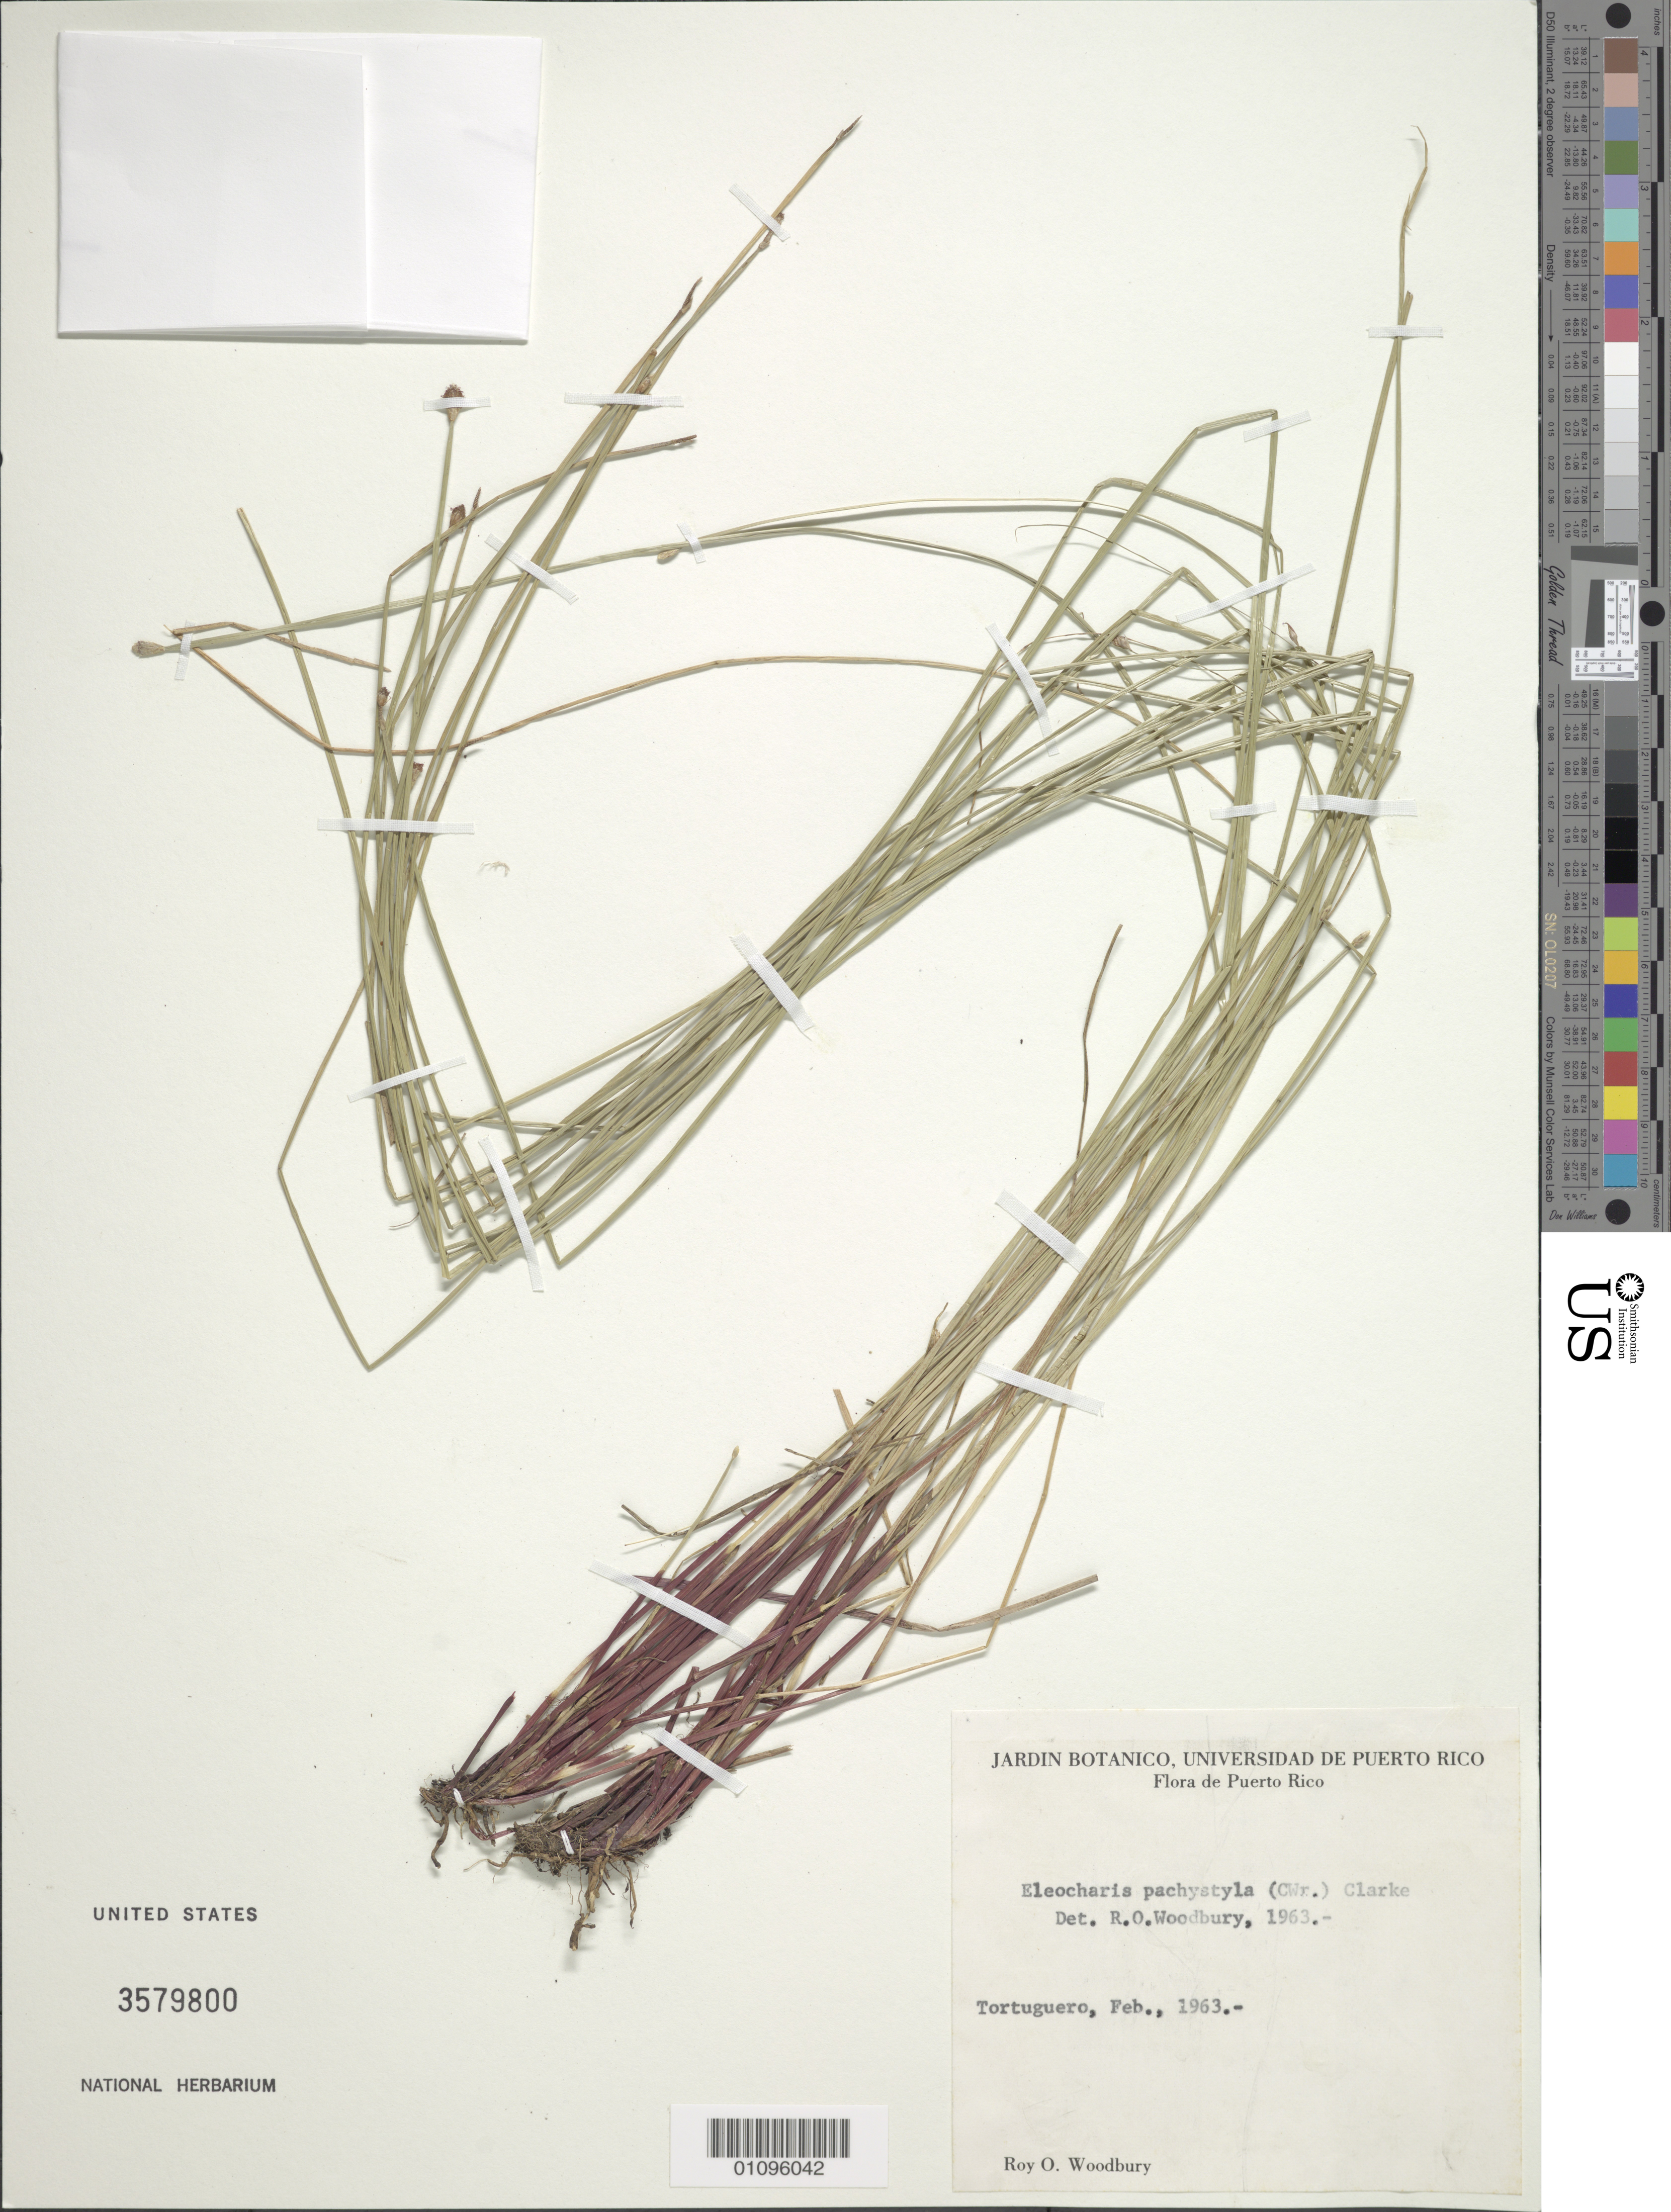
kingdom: Plantae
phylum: Tracheophyta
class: Liliopsida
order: Poales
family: Cyperaceae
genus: Eleocharis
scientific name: Eleocharis pachystyla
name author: (C. Wright) C.B. Clarke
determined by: Woodbury, R. O.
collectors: R. O. Woodbury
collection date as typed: Feb 1963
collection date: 1963-02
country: Puerto Rico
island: Puerto Rico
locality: Tortuguero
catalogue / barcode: US 3579800